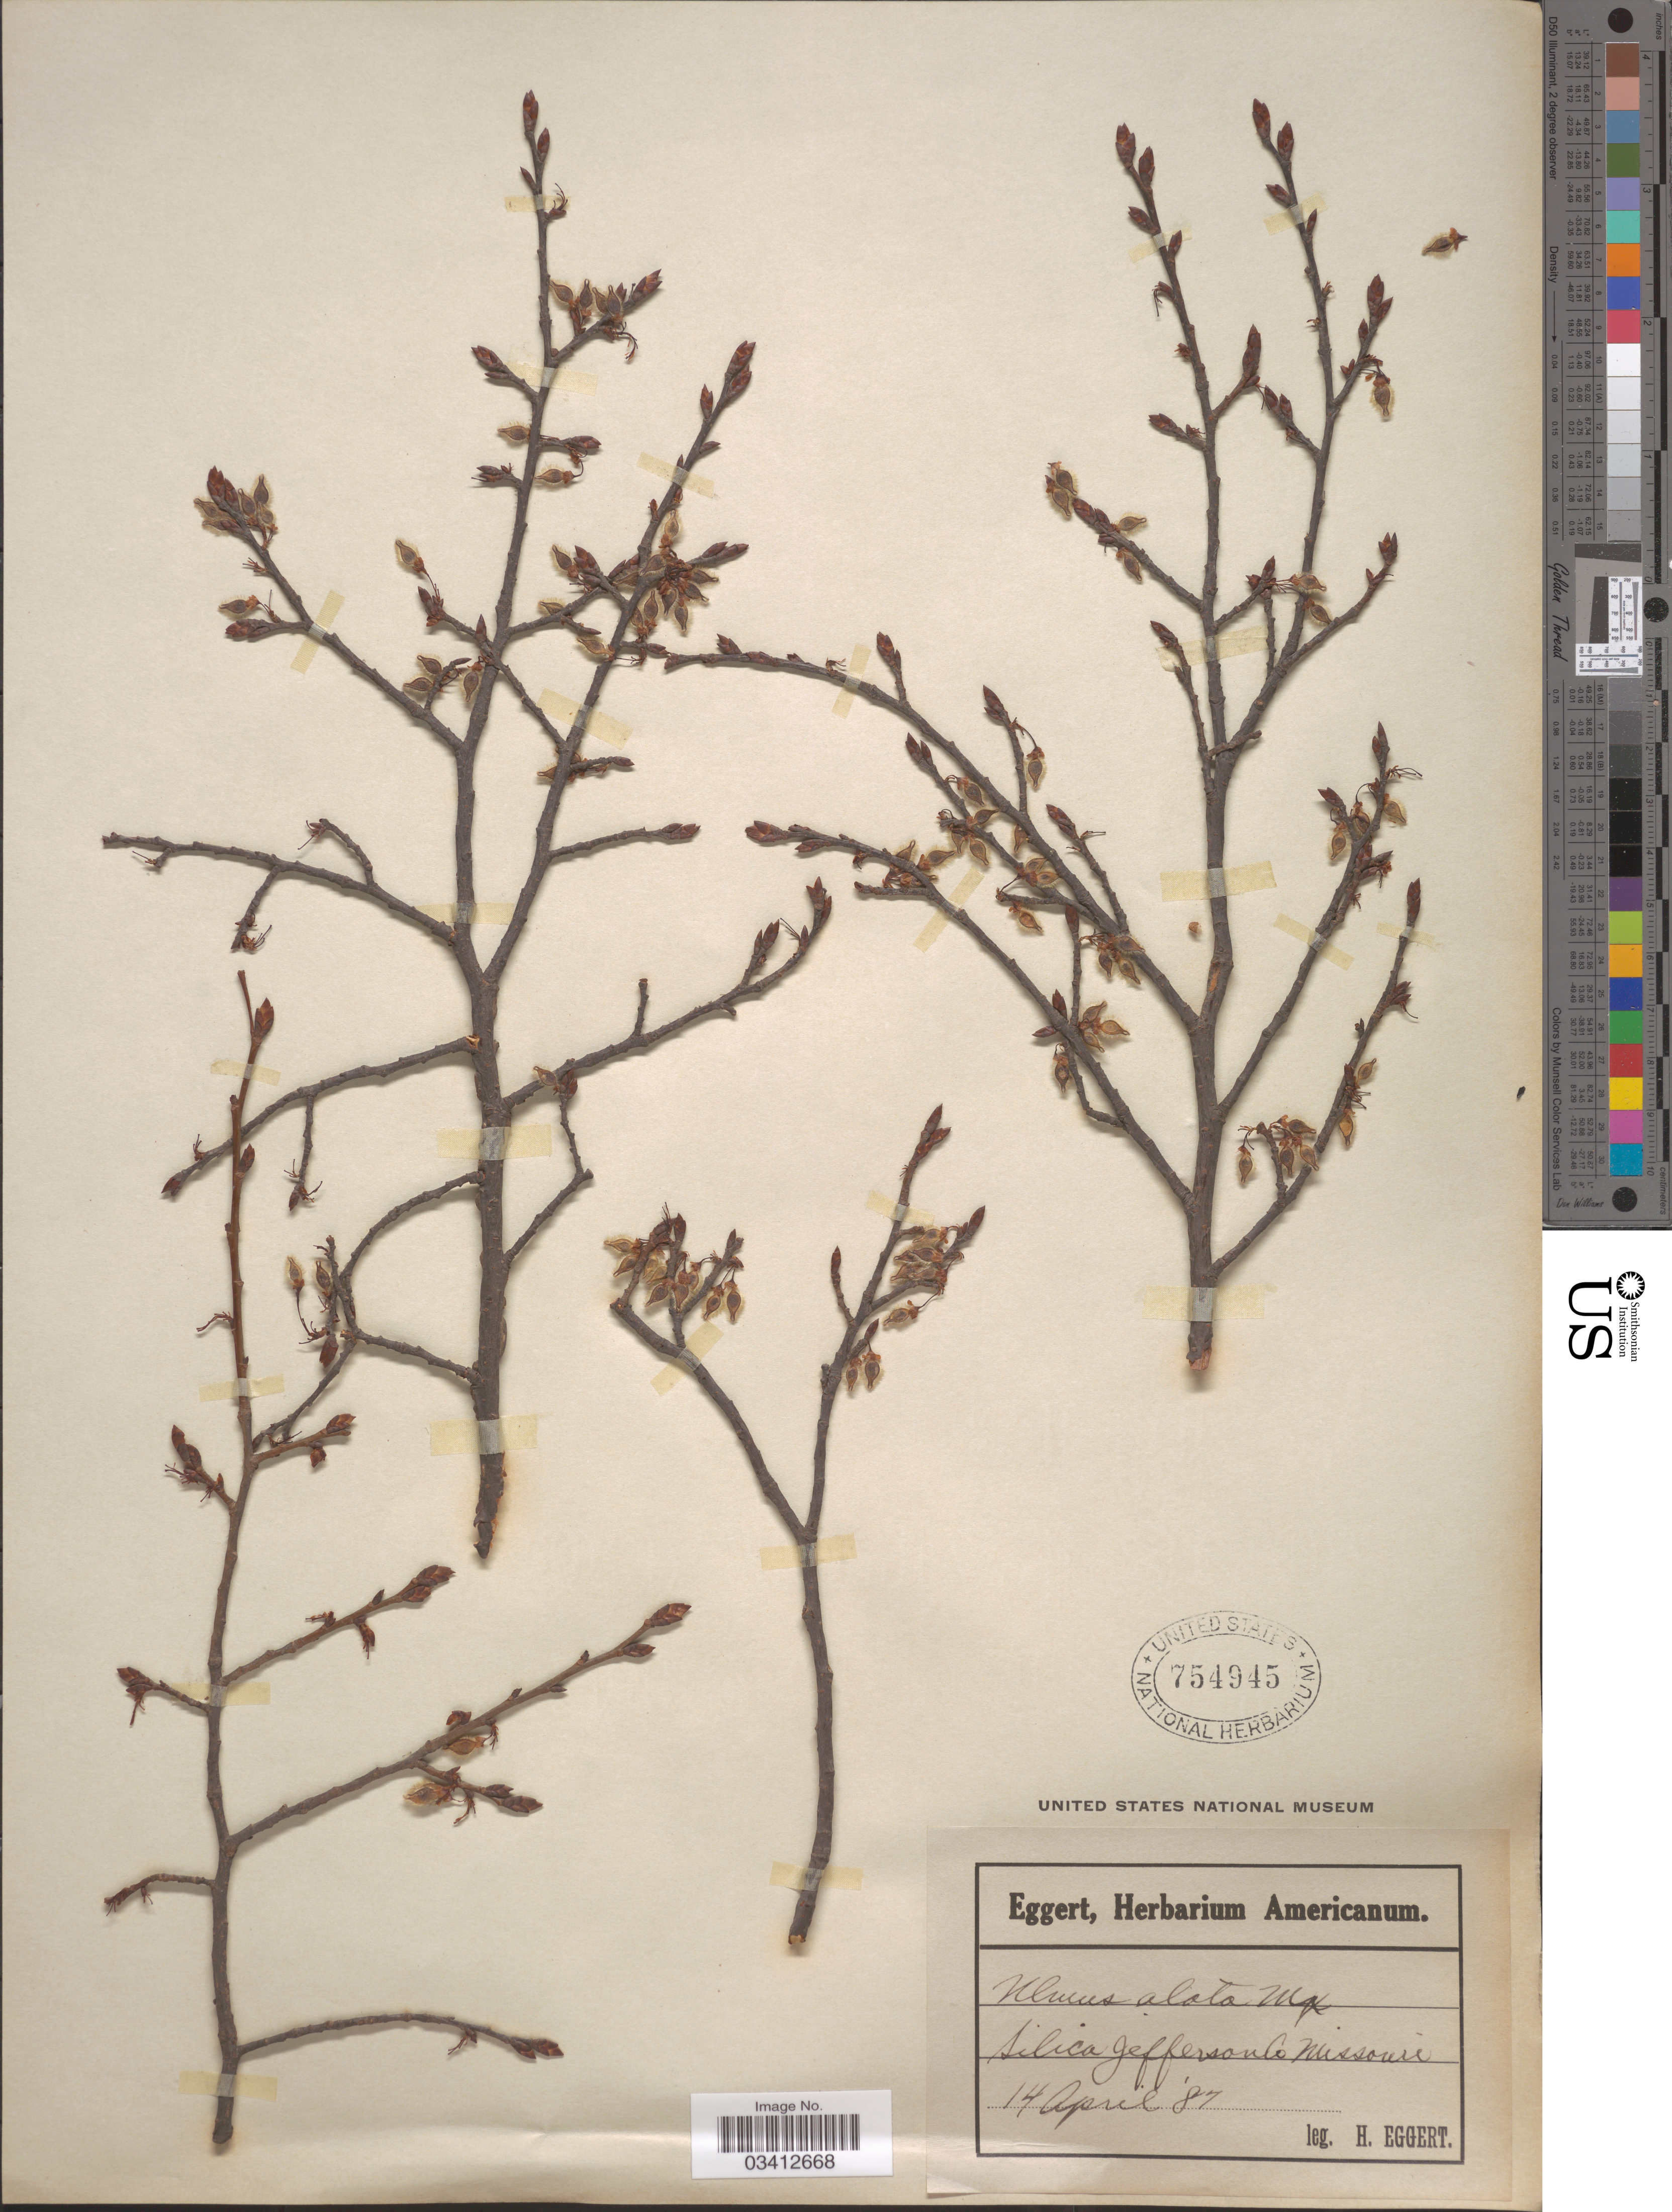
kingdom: Plantae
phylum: Tracheophyta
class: Magnoliopsida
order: Rosales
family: Ulmaceae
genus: Ulmus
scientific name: Ulmus alata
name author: Michx.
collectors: H. Eggert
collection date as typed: Transcribed d/m/y: 14/4/87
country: United States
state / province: Missouri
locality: Silica Jefferson Co.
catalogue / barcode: US 754945